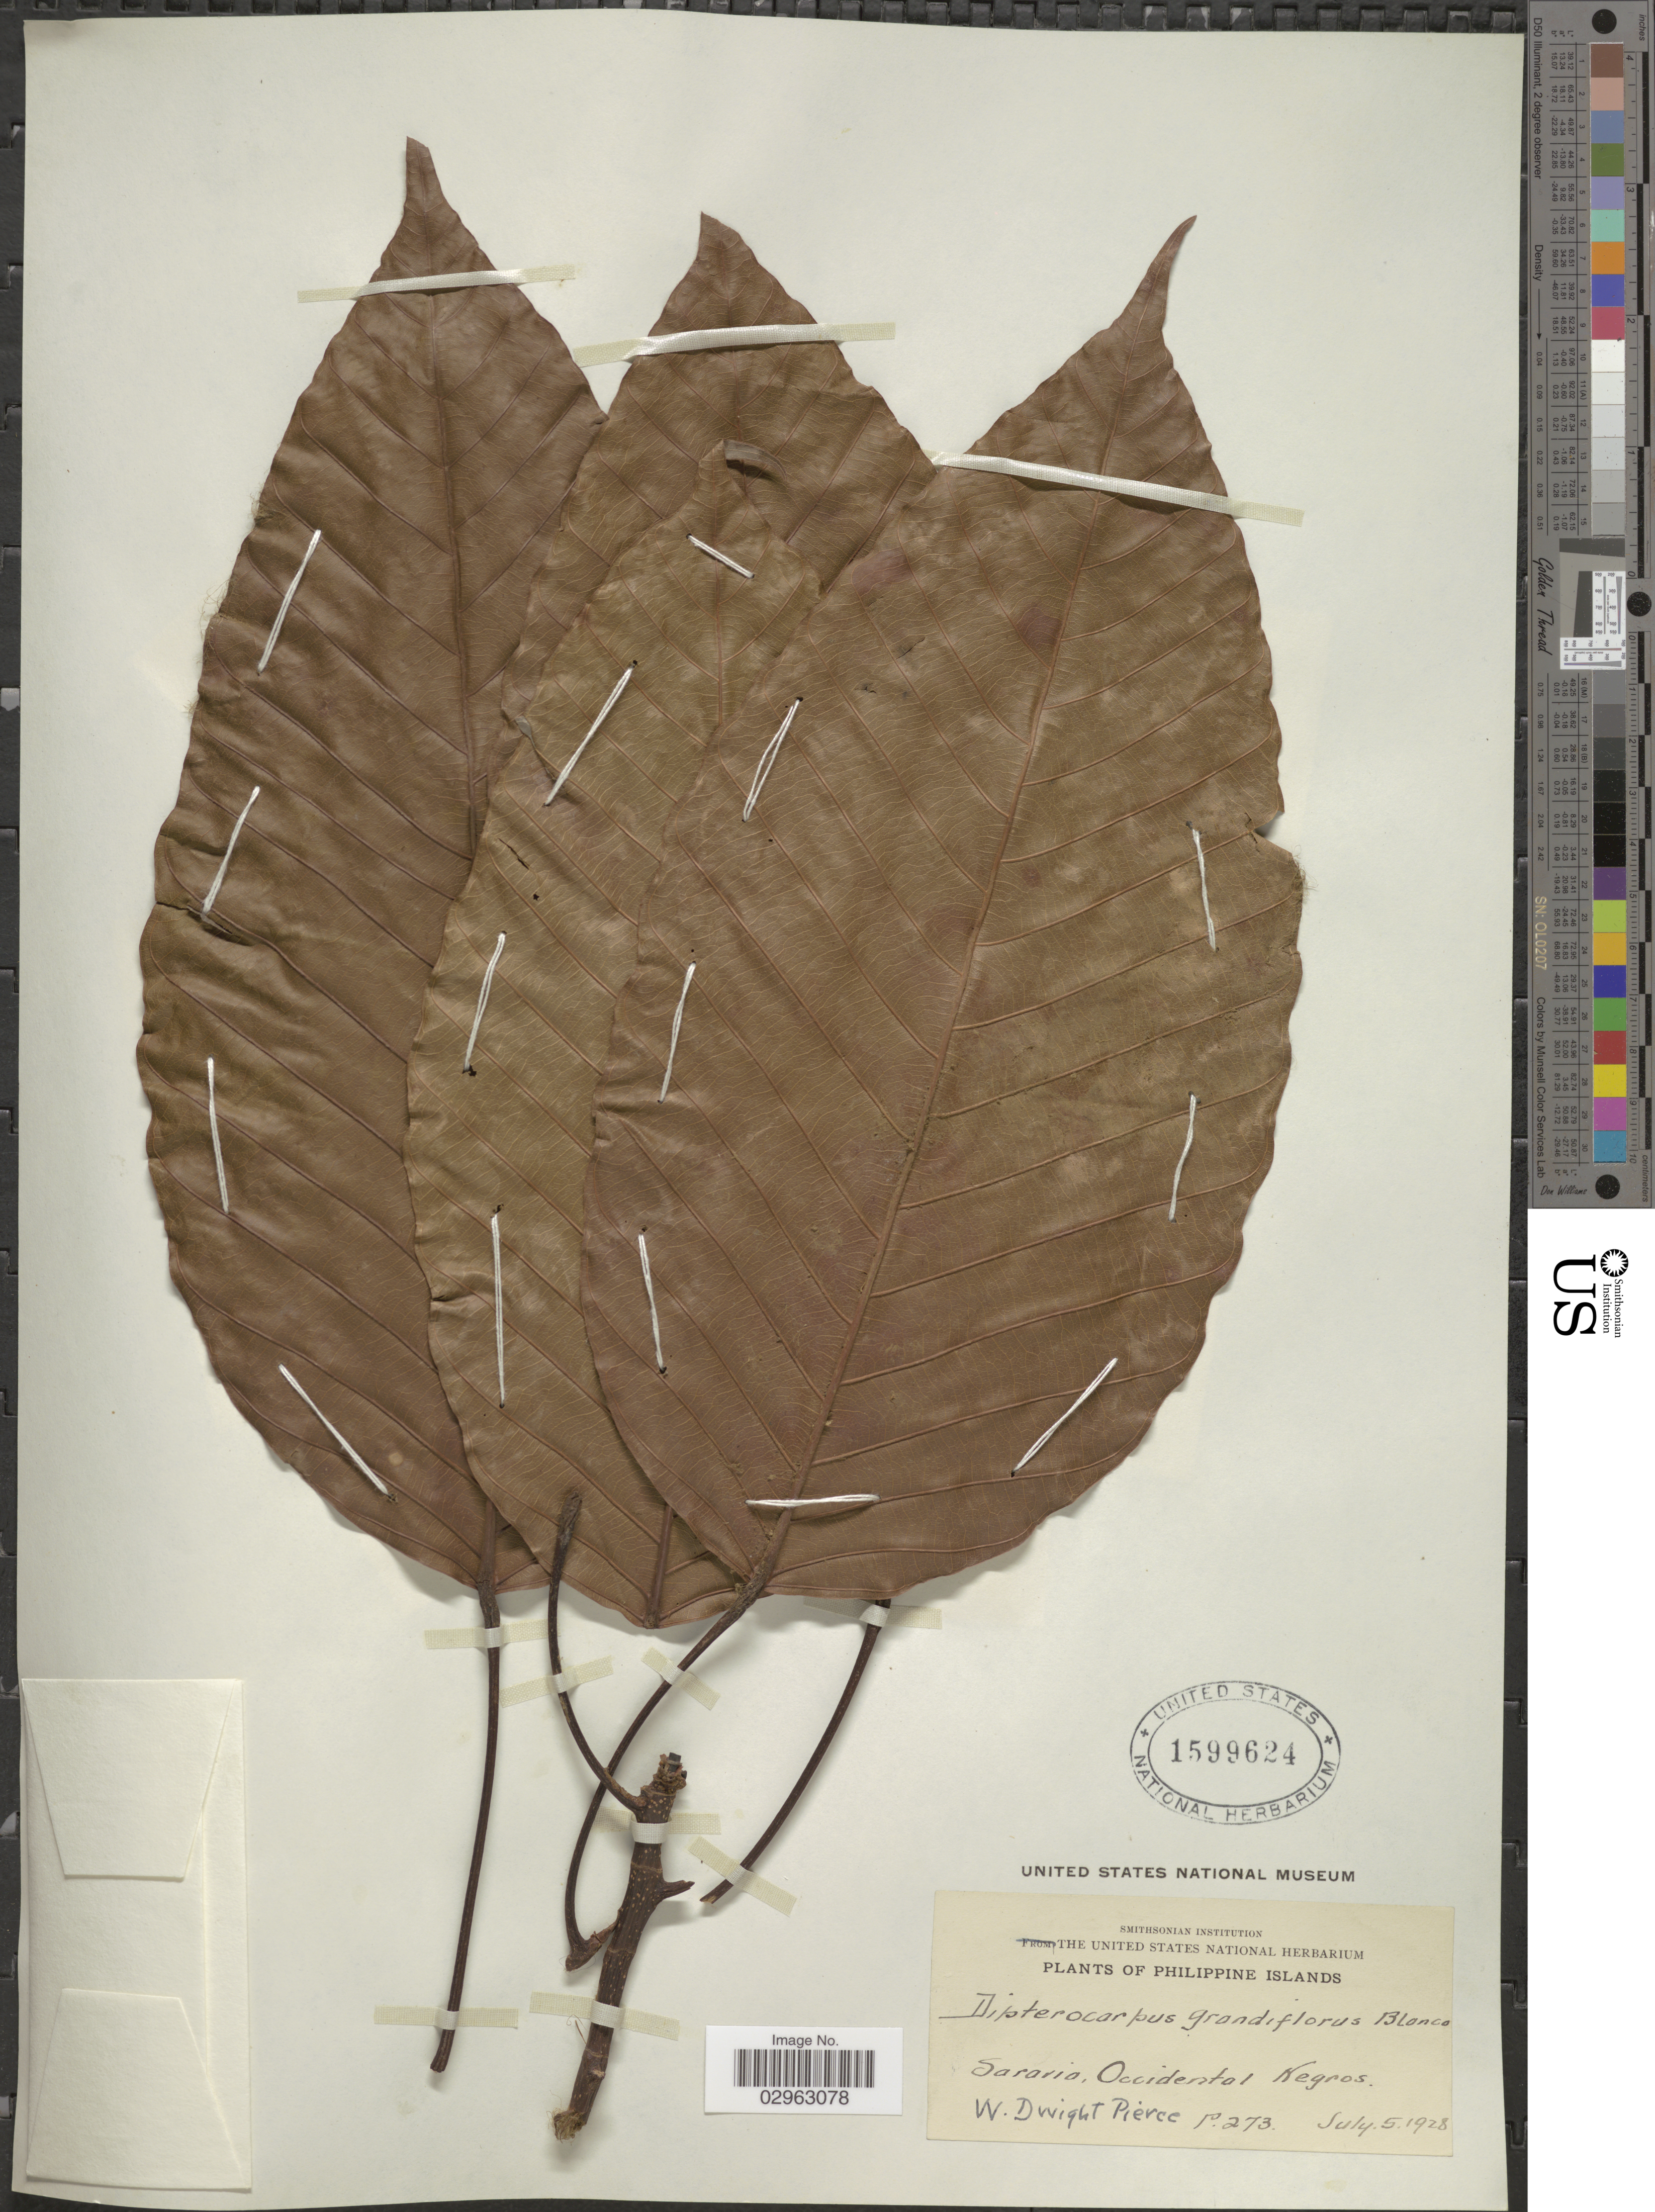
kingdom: Plantae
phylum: Tracheophyta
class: Magnoliopsida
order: Malvales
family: Dipterocarpaceae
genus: Dipterocarpus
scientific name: Dipterocarpus grandiflorus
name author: (Blanco) Blanco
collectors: W. Pierce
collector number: P.273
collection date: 1928-07-05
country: Philippines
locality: Saravia, Occidental Negros.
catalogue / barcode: US 1599624